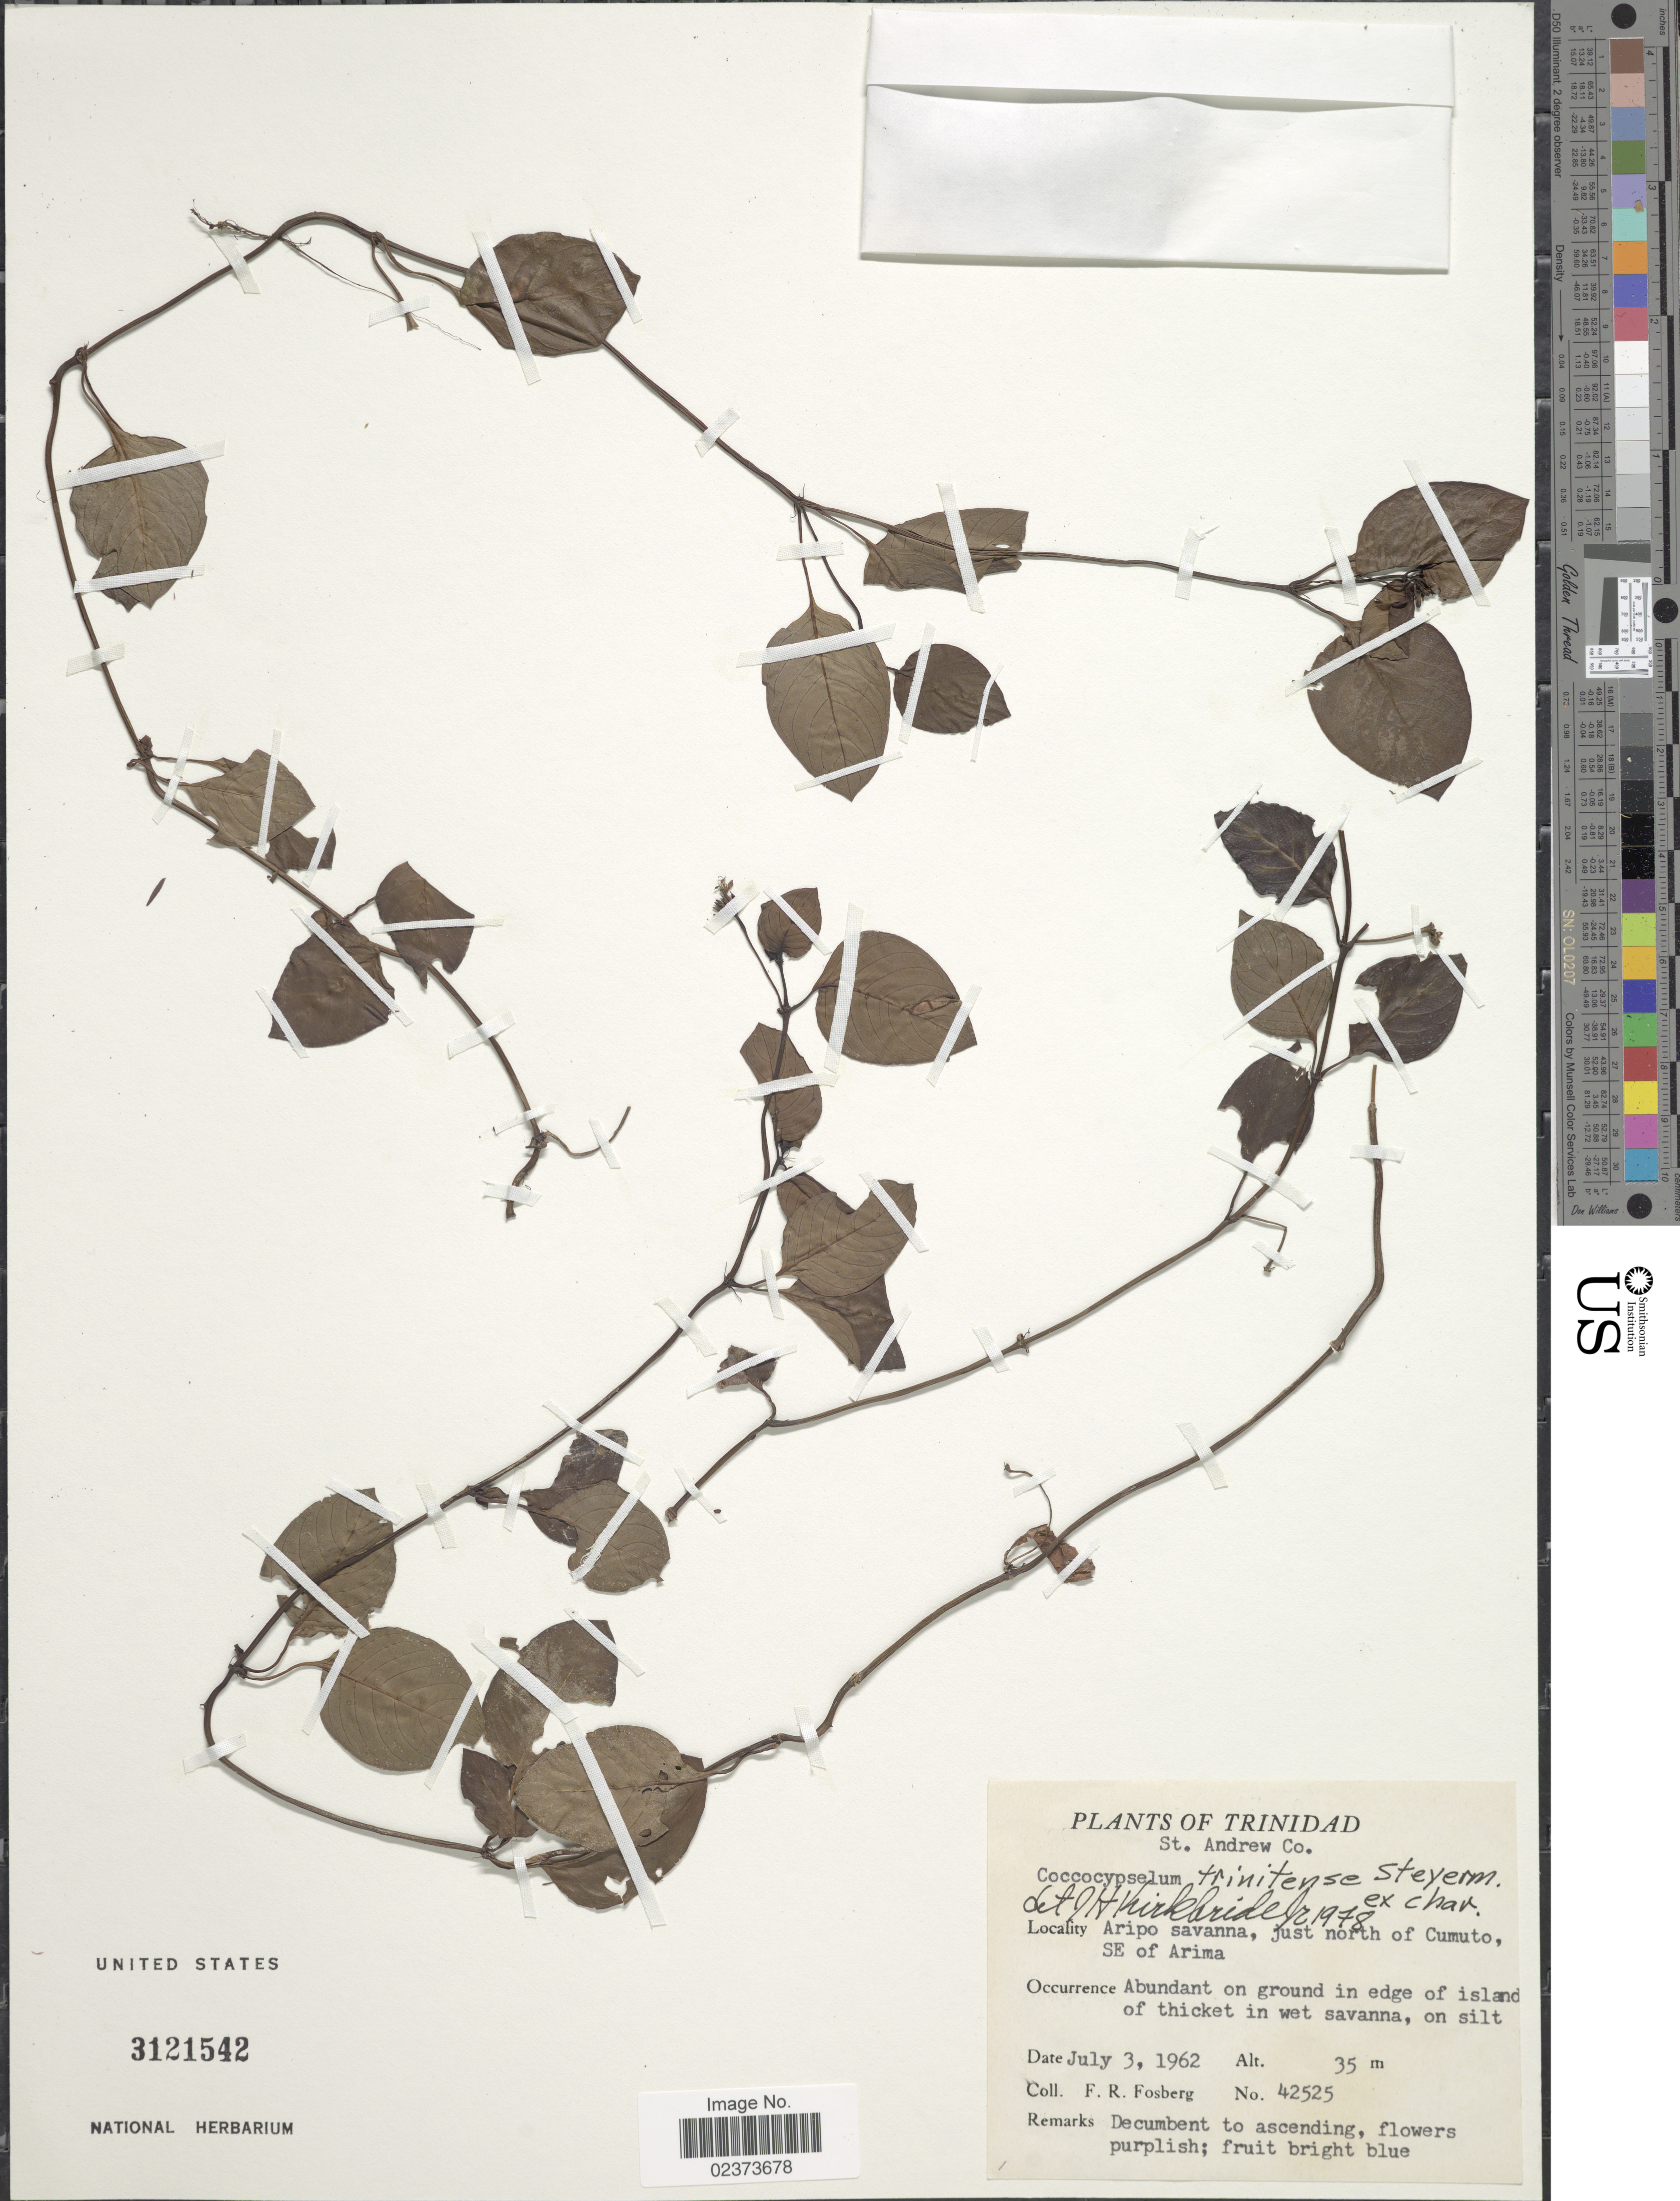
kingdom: Plantae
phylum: Tracheophyta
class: Magnoliopsida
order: Gentianales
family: Rubiaceae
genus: Coccocypselum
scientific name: Coccocypselum trinitense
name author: Steyerm.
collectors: F. R. Fosberg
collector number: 42525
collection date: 1962-07-03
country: Trinidad and Tobago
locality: Trinidad, St Andrew Co, Aripo savanna, just north of Cumuto, SE of Arima, Abundant on ground in edge of island of thicket in wet savanna, on silt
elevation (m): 35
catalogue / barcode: US 3121542